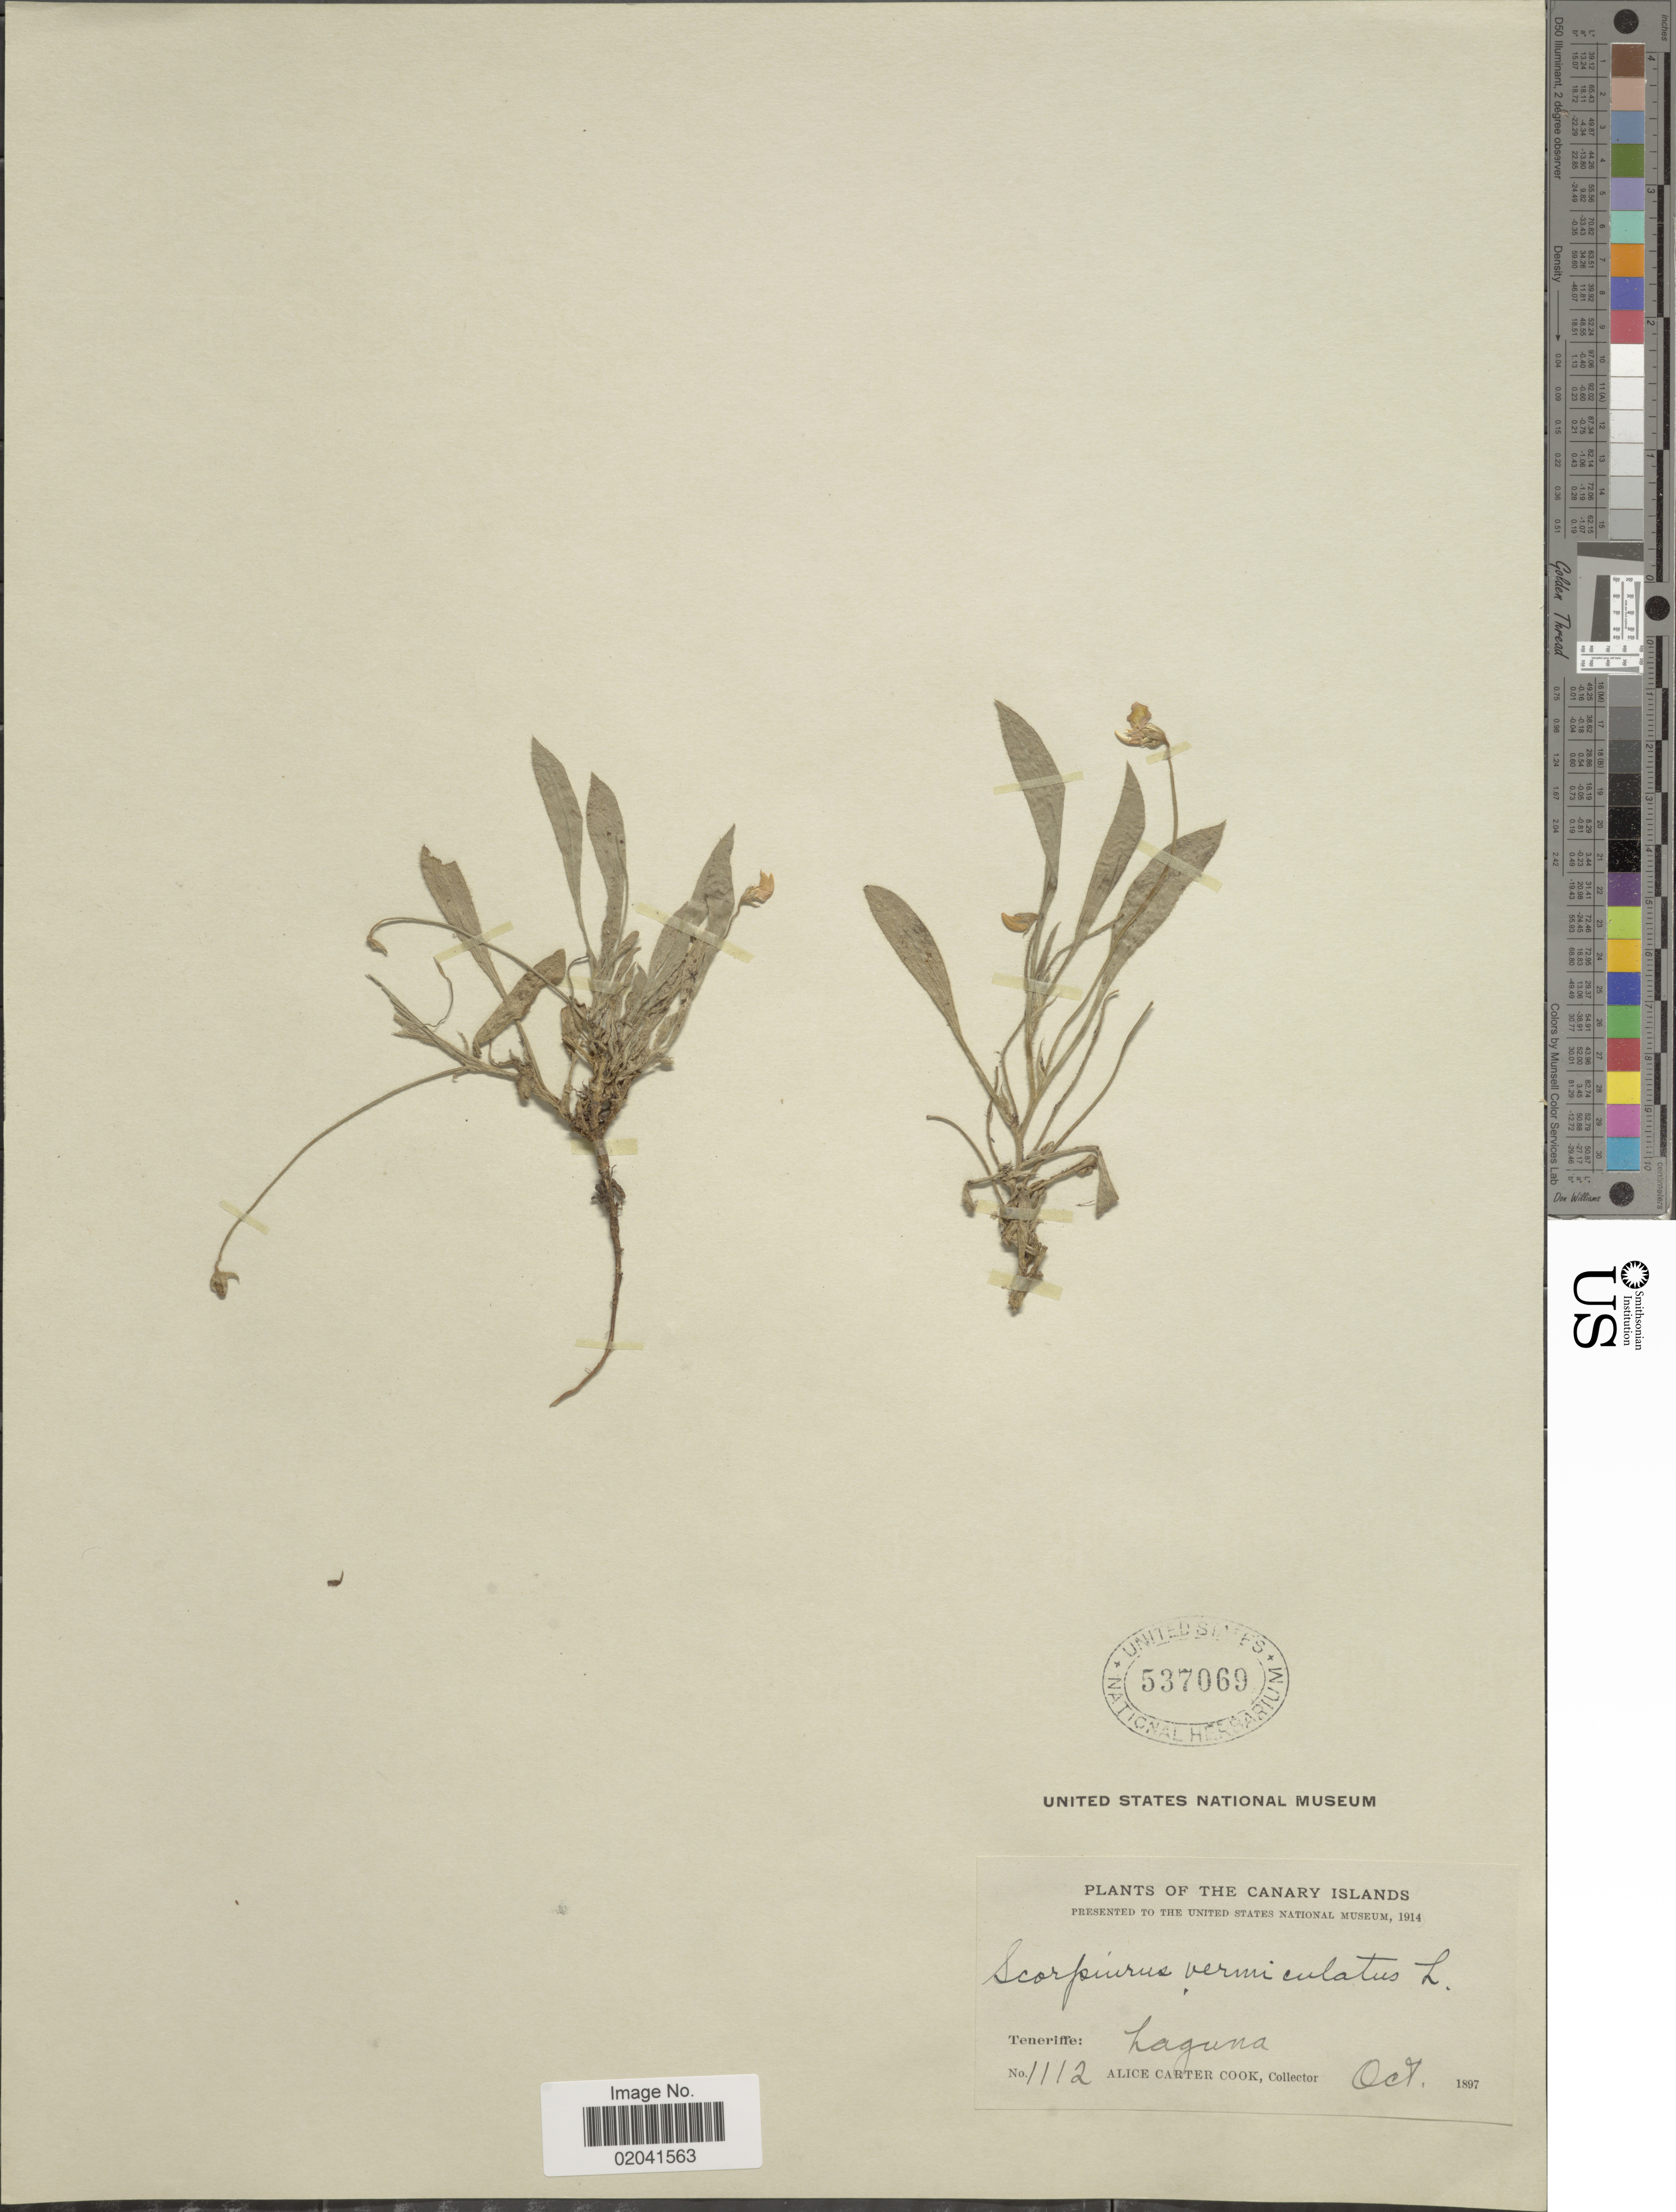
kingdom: Plantae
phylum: Tracheophyta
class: Magnoliopsida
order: Fabales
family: Fabaceae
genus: Scorpiurus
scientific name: Scorpiurus vermiculata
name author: L.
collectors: Alice C. Cook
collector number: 1112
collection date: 1897-10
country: Spain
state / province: Canarias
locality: Canary Islands. Teneriffe: Laguna.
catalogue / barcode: US 537069